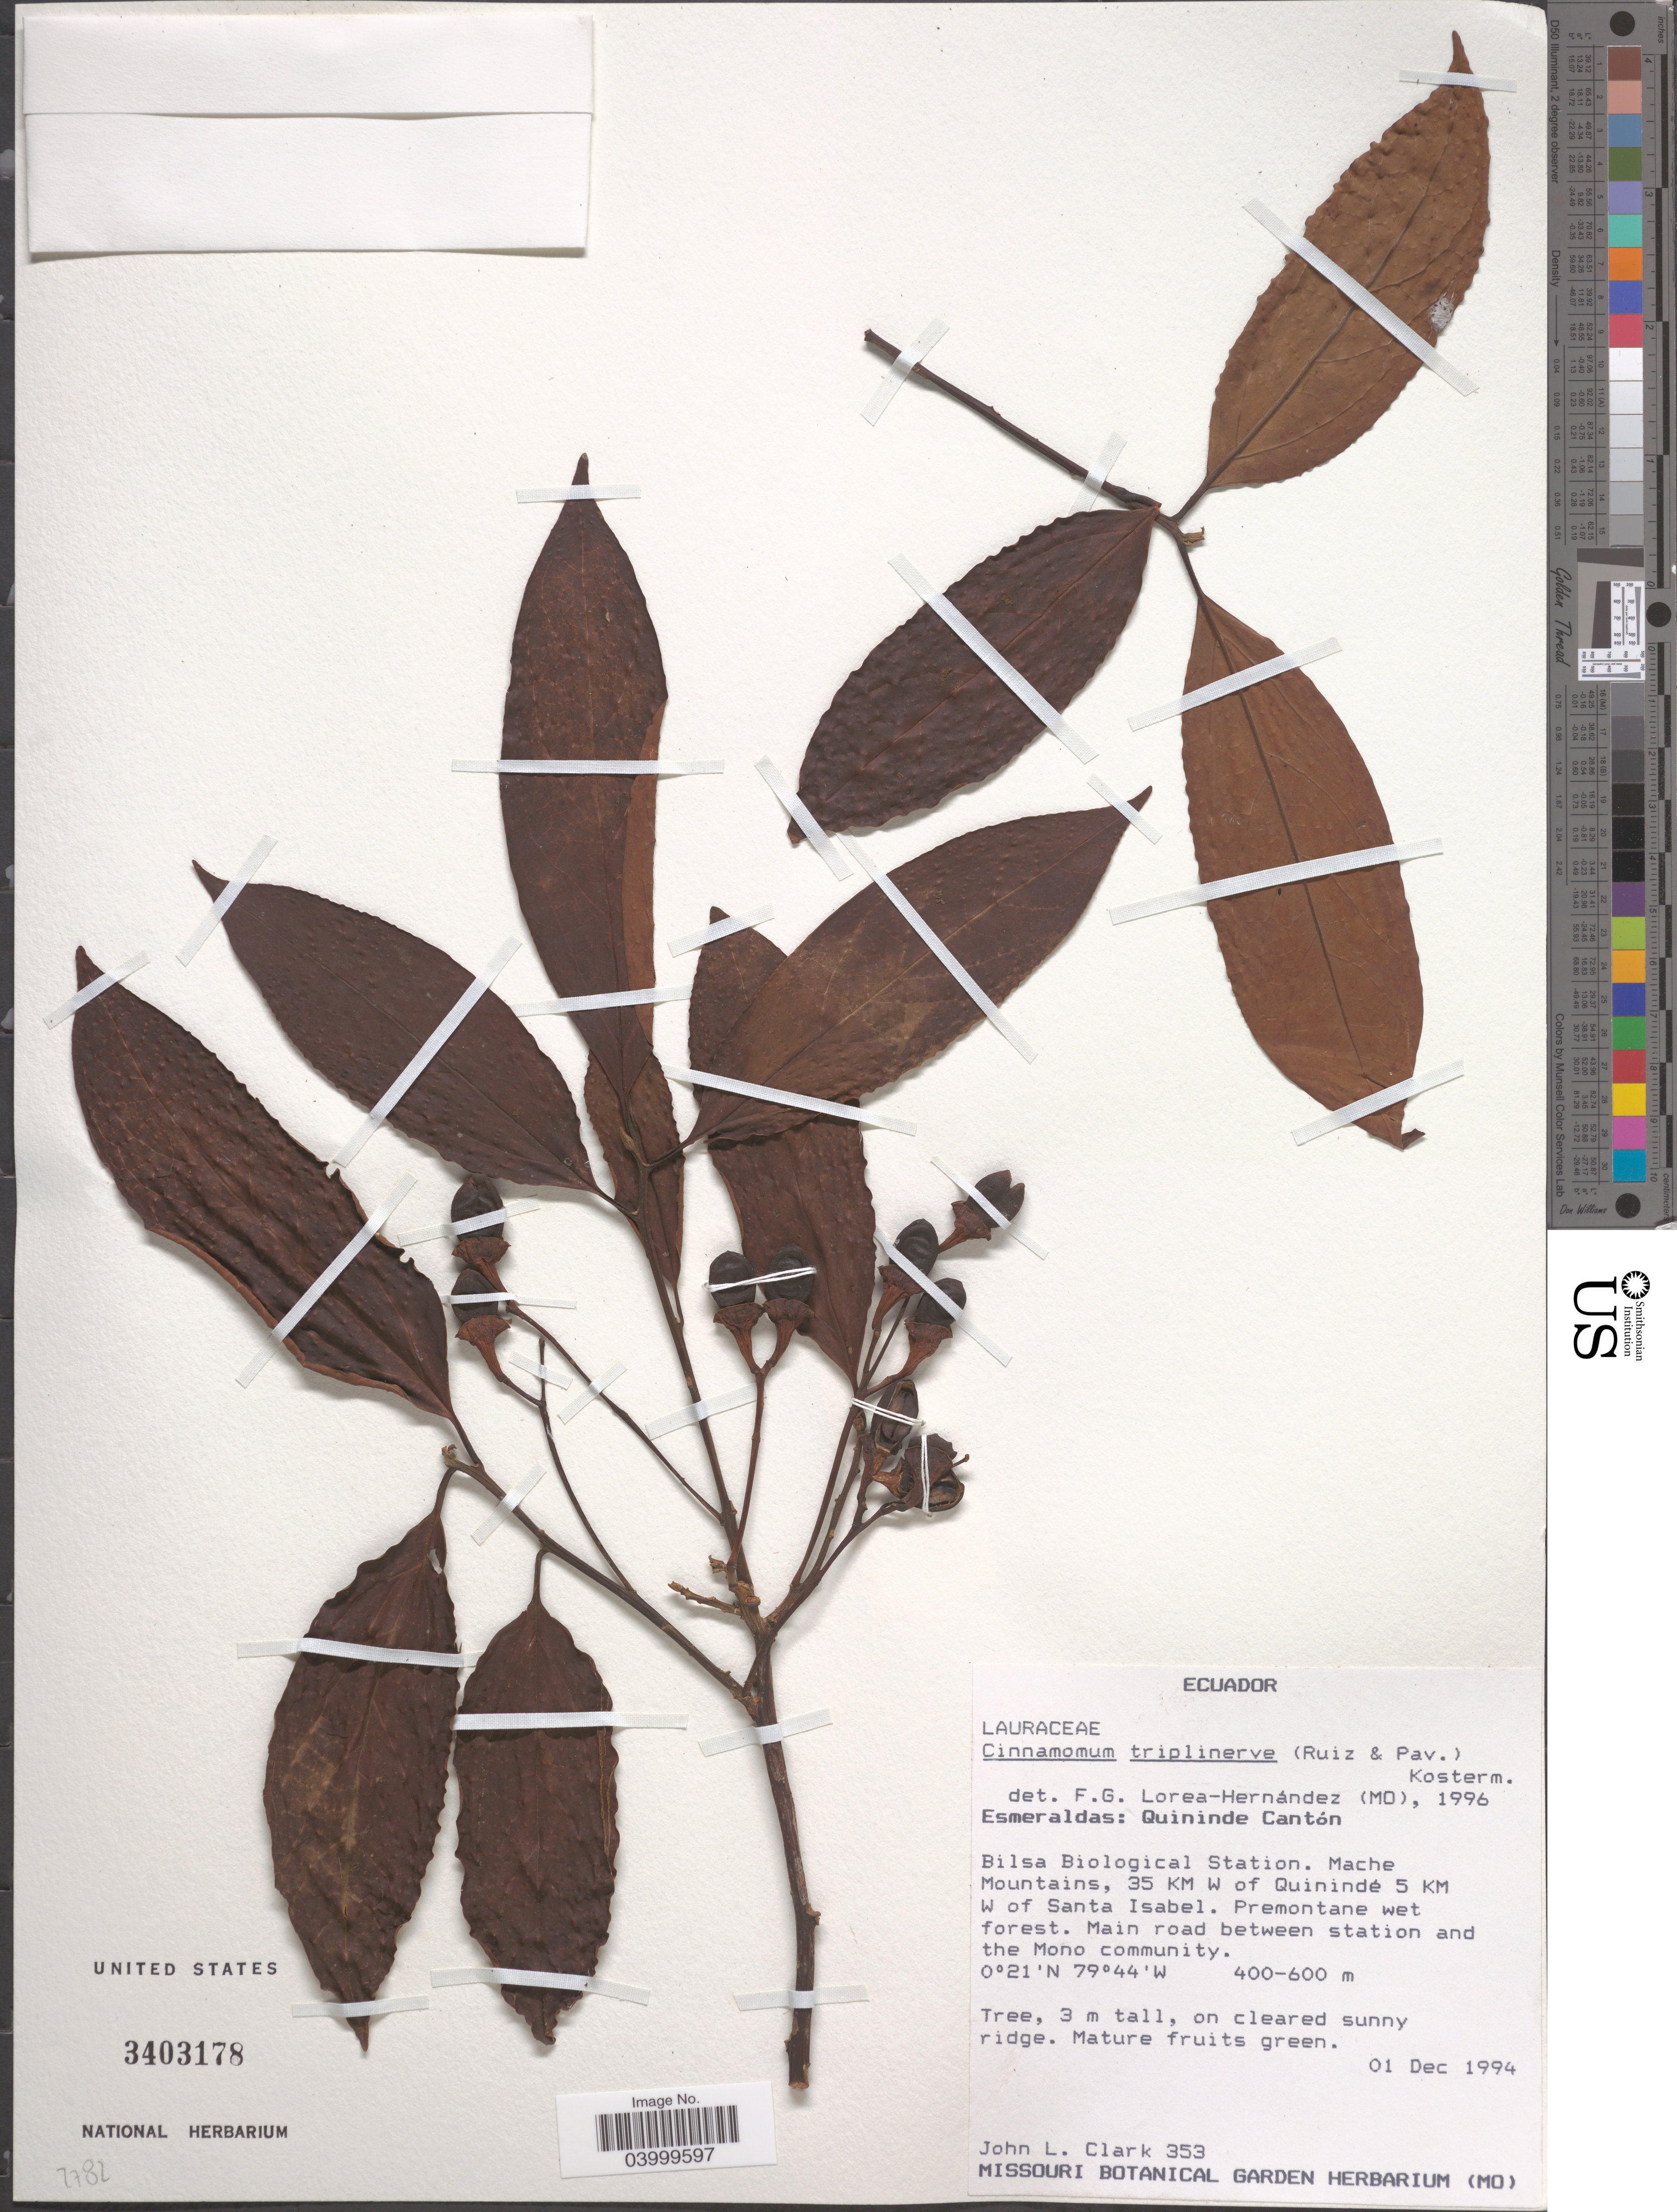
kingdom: Plantae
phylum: Tracheophyta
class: Magnoliopsida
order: Laurales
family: Lauraceae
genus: Cinnamomum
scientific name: Cinnamomum triplinerve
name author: (Ruiz & Pav.) Kosterm.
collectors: J. L. Clark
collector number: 353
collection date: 1994-12-01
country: Ecuador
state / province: Esmeraldas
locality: Quininde Cantón. Bilsa Biological Station. Mache Mountains, 35 KM W of Quinindé 5 KM W of Santa Isabel. Premontane wet forest. Main road between station and the Mono community.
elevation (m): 400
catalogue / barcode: US 3403178